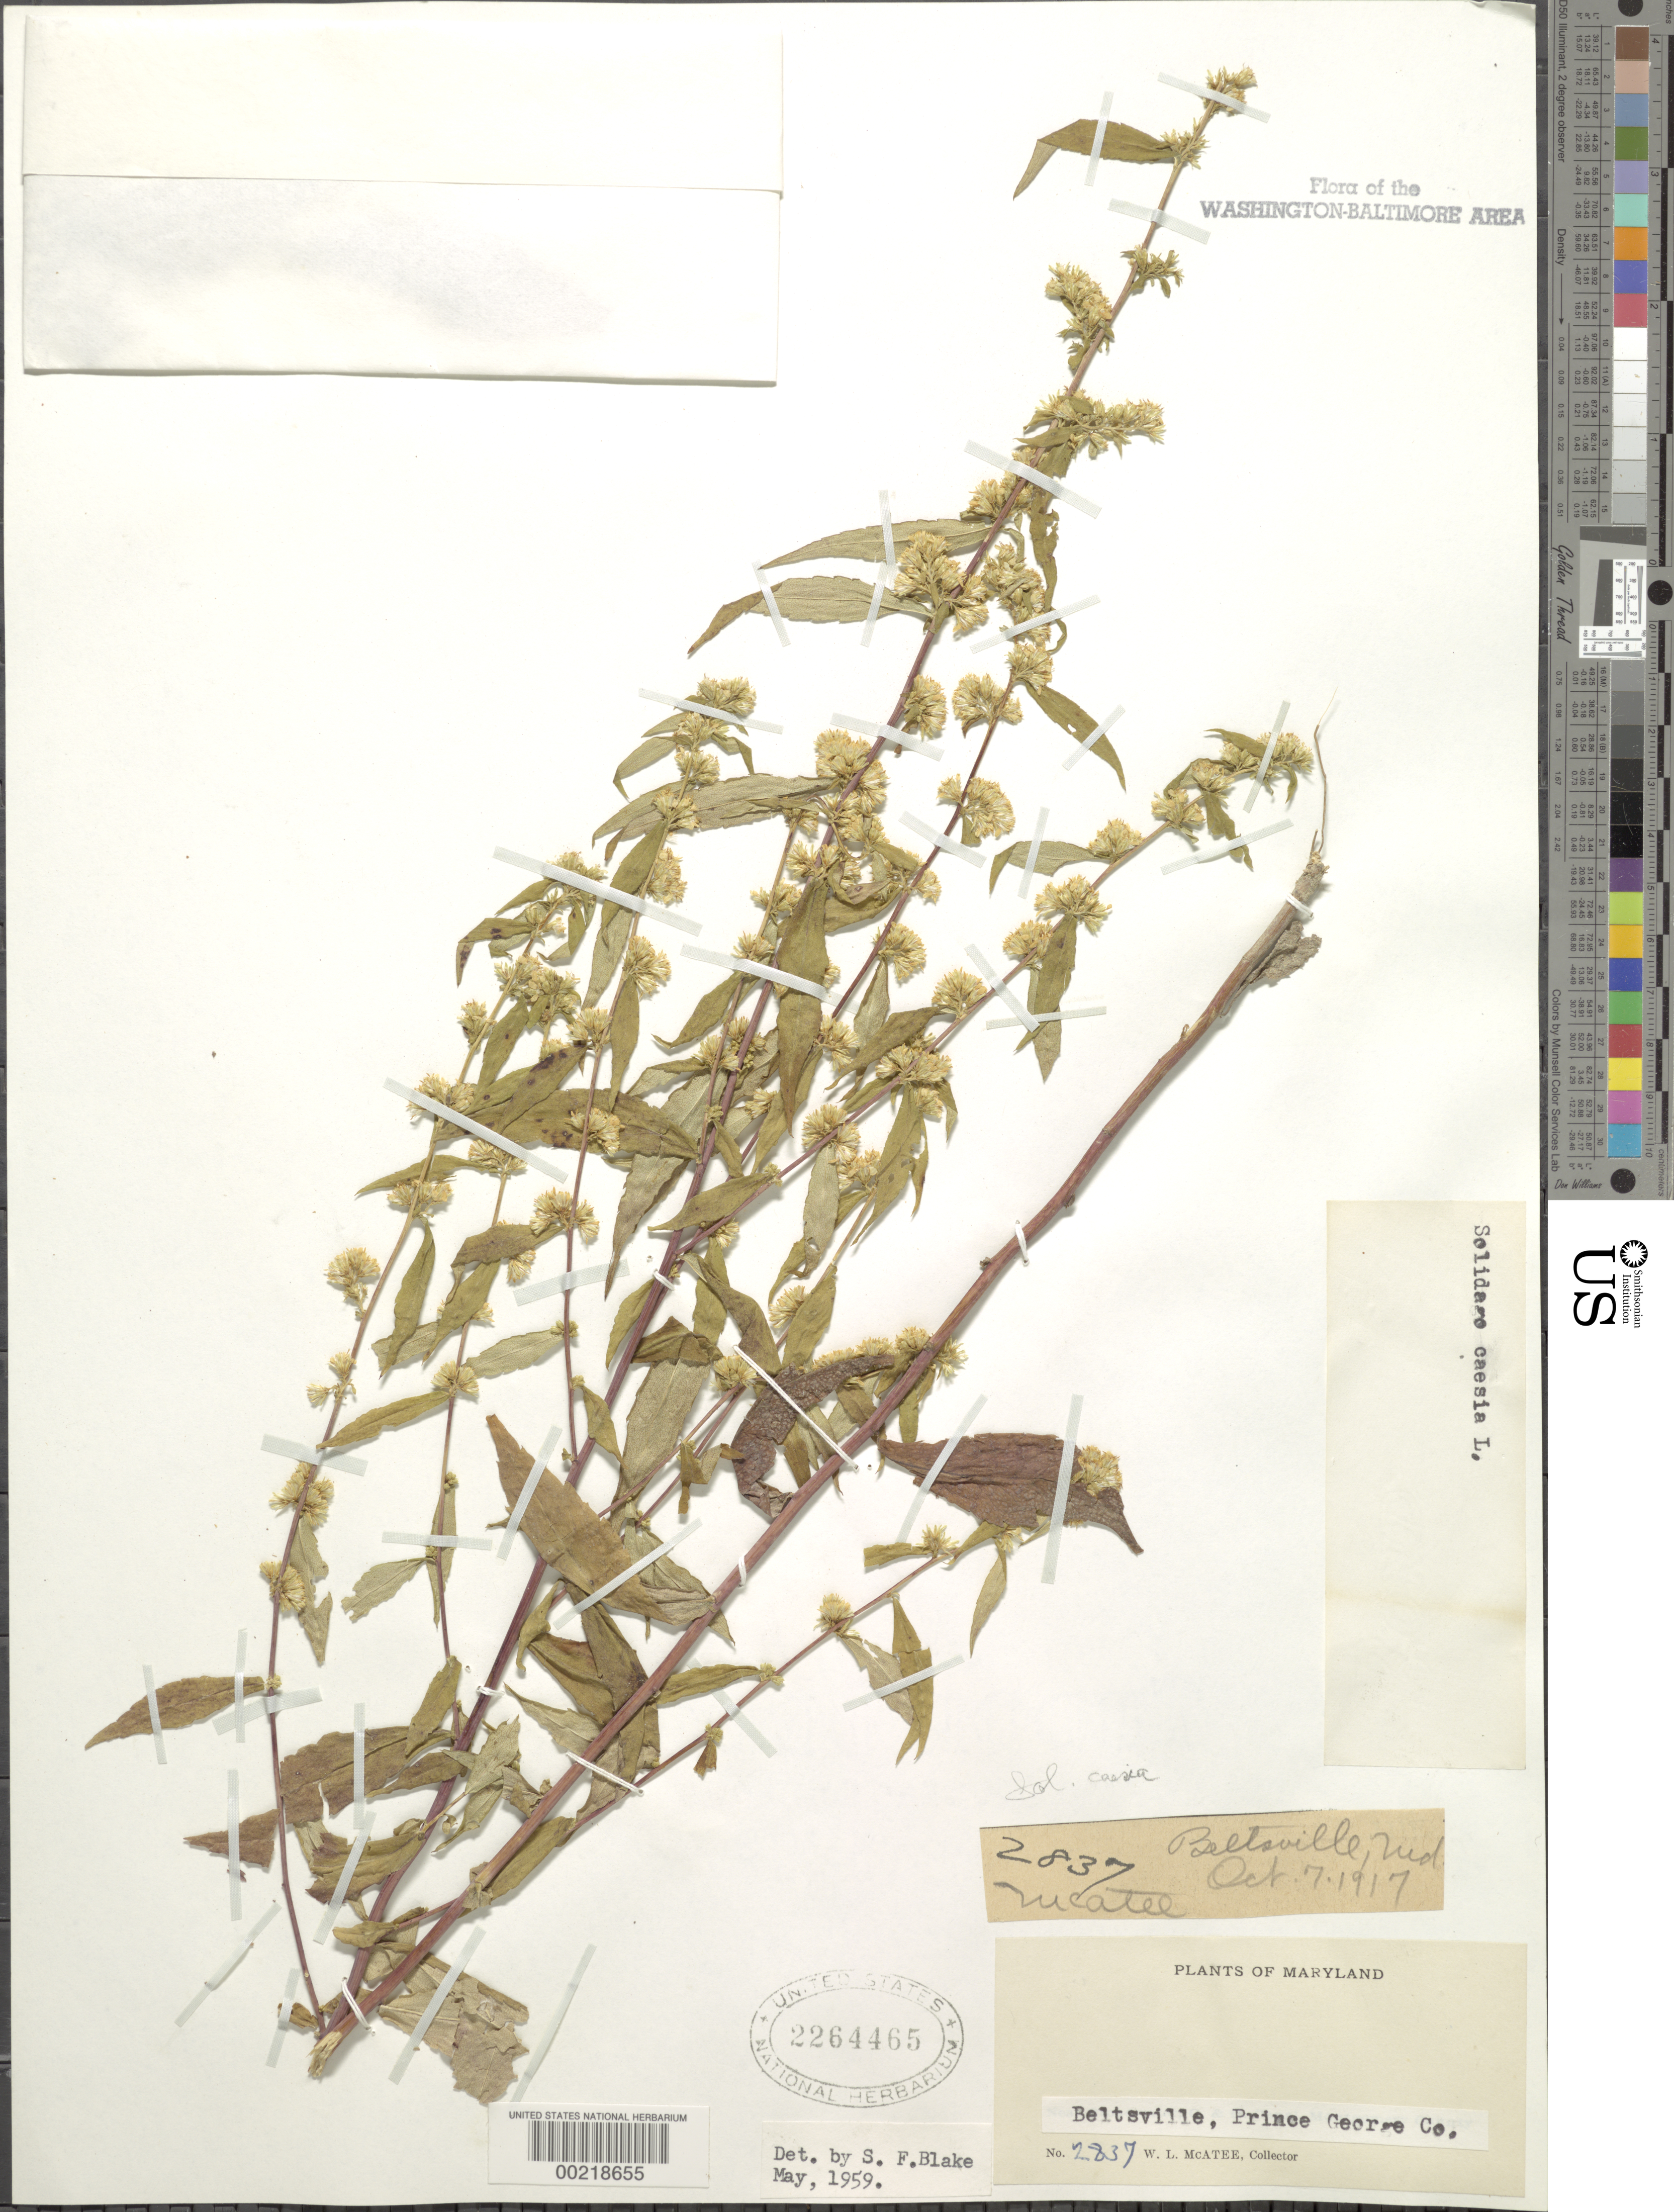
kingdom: Plantae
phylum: Tracheophyta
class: Magnoliopsida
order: Asterales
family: Asteraceae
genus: Solidago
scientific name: Solidago caesia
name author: L.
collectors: W. McAtee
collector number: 2837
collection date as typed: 07 Oct 1917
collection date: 1917-10-07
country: United States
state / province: Maryland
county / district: Prince George's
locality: Beltsville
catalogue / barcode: US 2264465